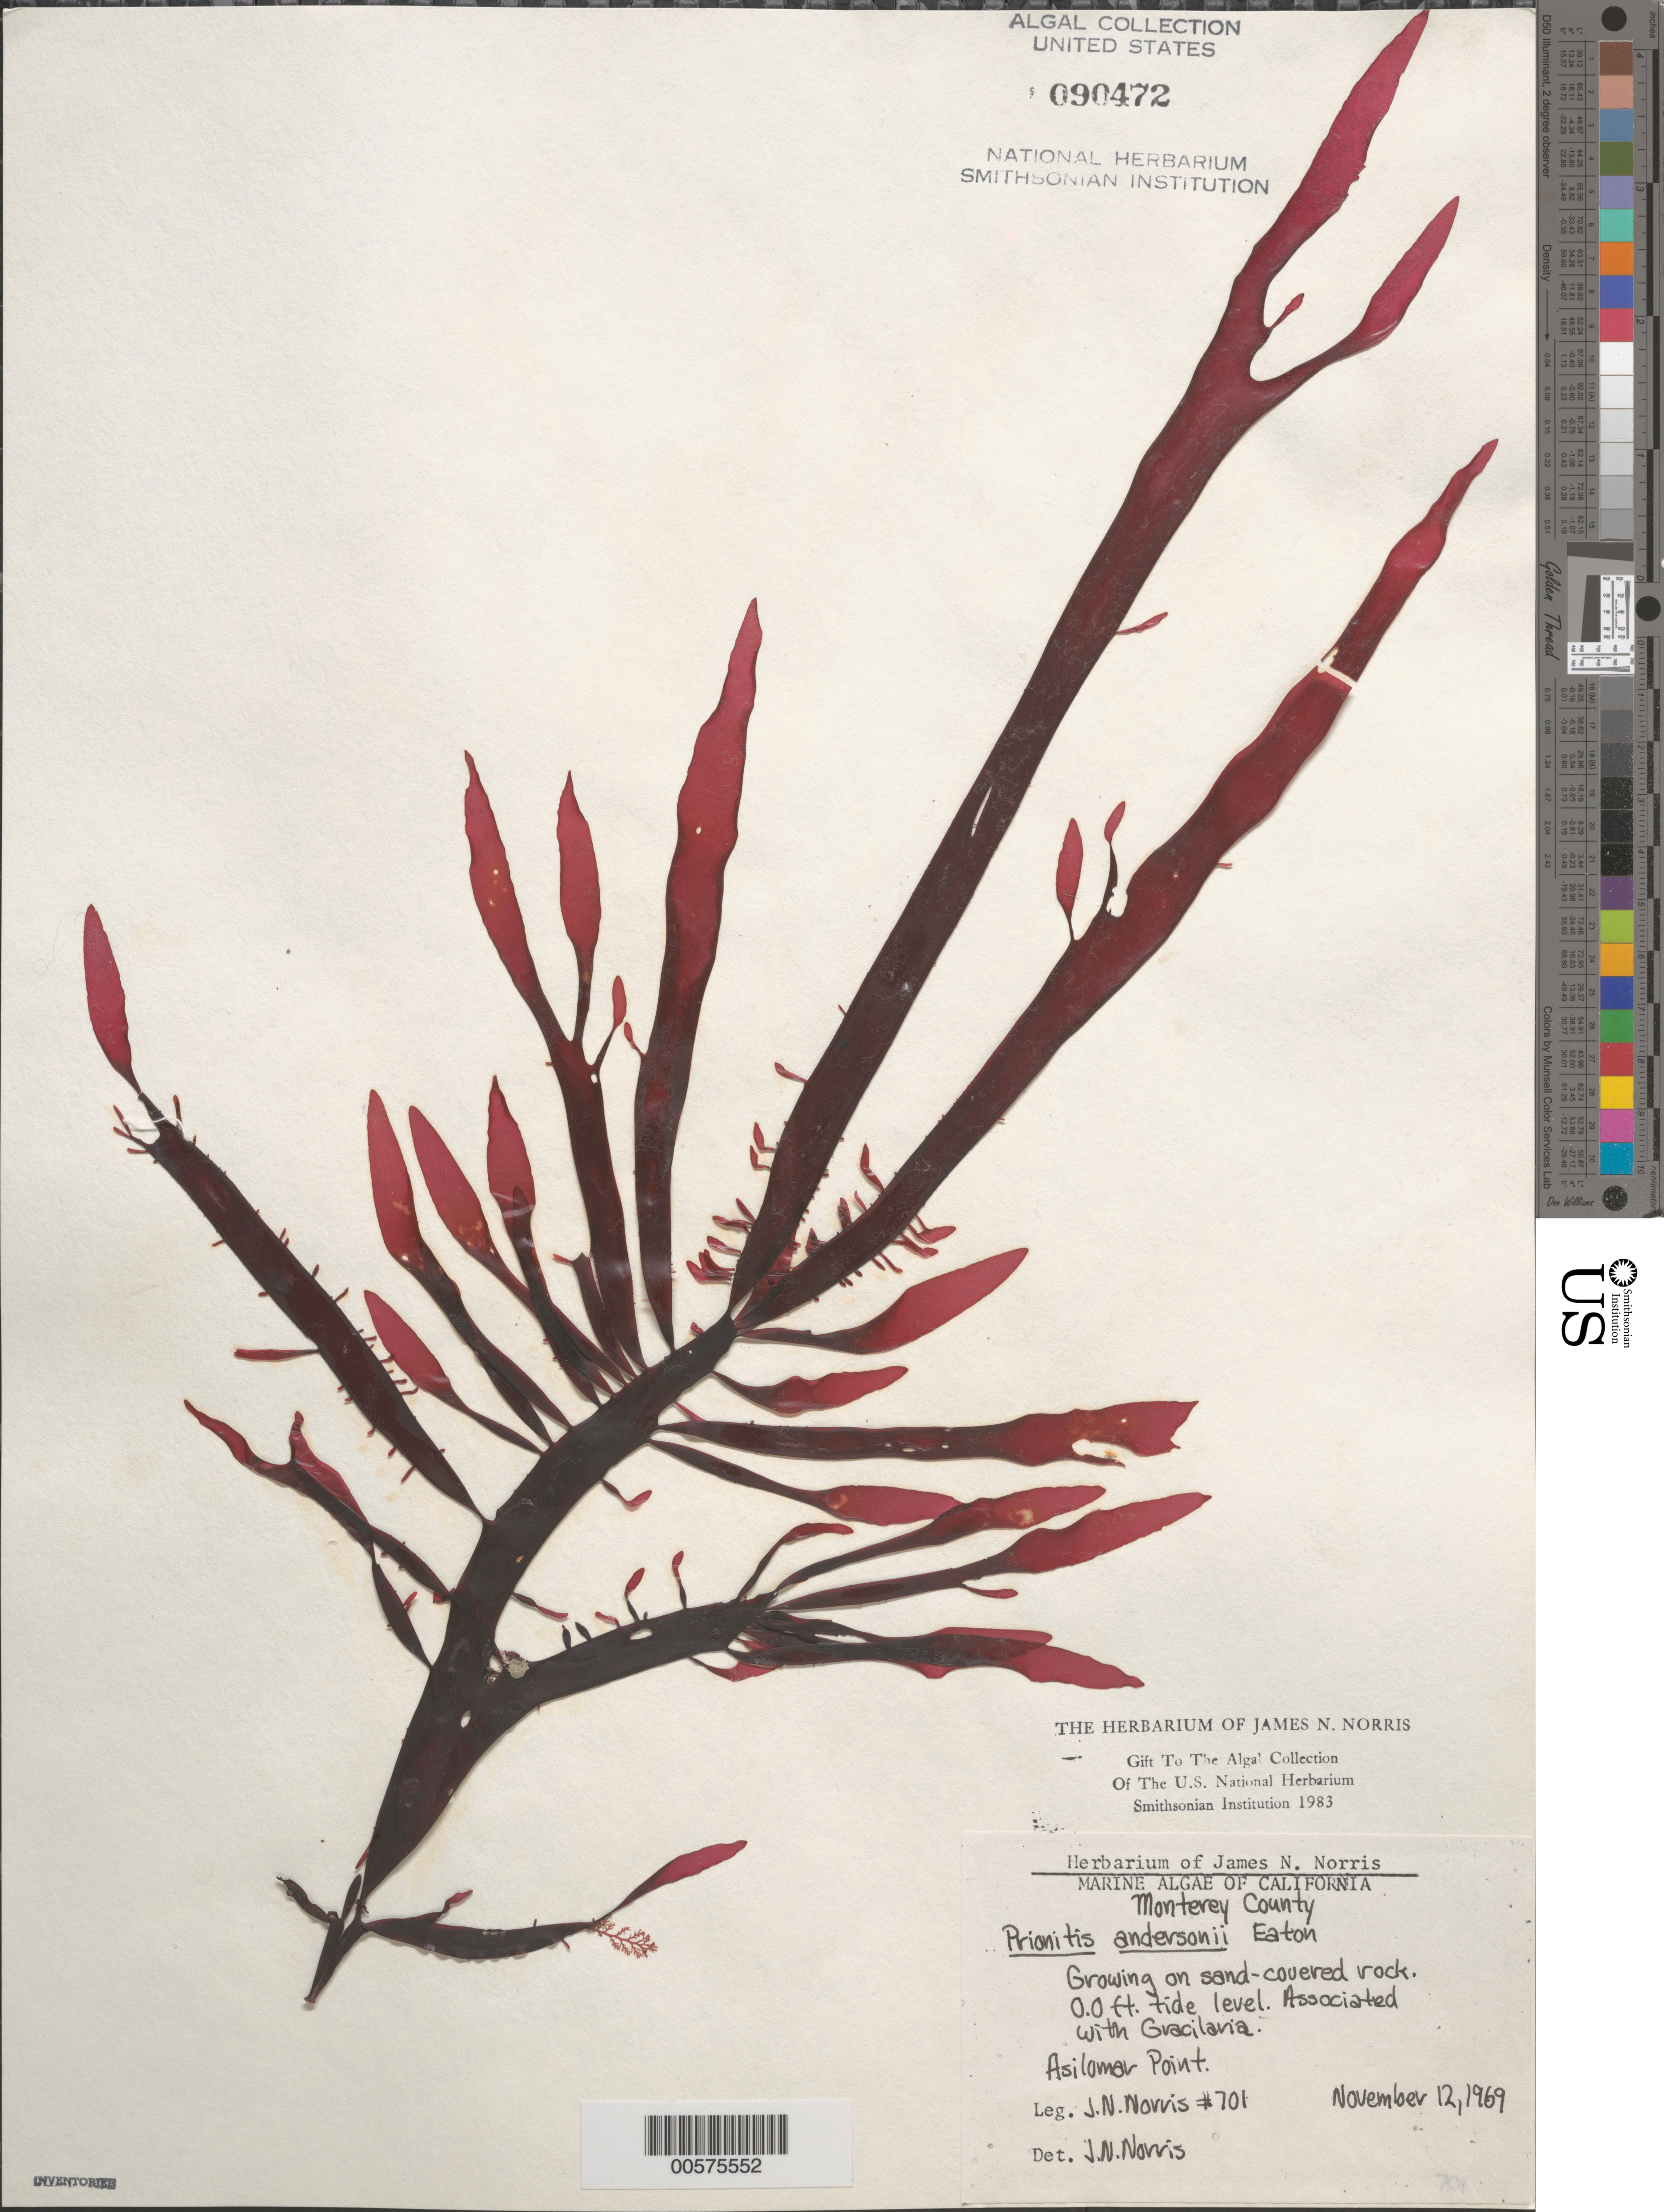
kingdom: Plantae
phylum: Rhodophyta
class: Florideophyceae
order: Cryptonemiales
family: Cryptonemiaceae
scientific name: Prionitis sternbergii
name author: (C. Agardh) J. Agardh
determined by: Algae name updating Project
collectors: J. N. Norris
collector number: JN-701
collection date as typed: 12 Nov 1969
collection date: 1969-11-12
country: United States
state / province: California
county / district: Monterey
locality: Asilomar Point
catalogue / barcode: US 90472